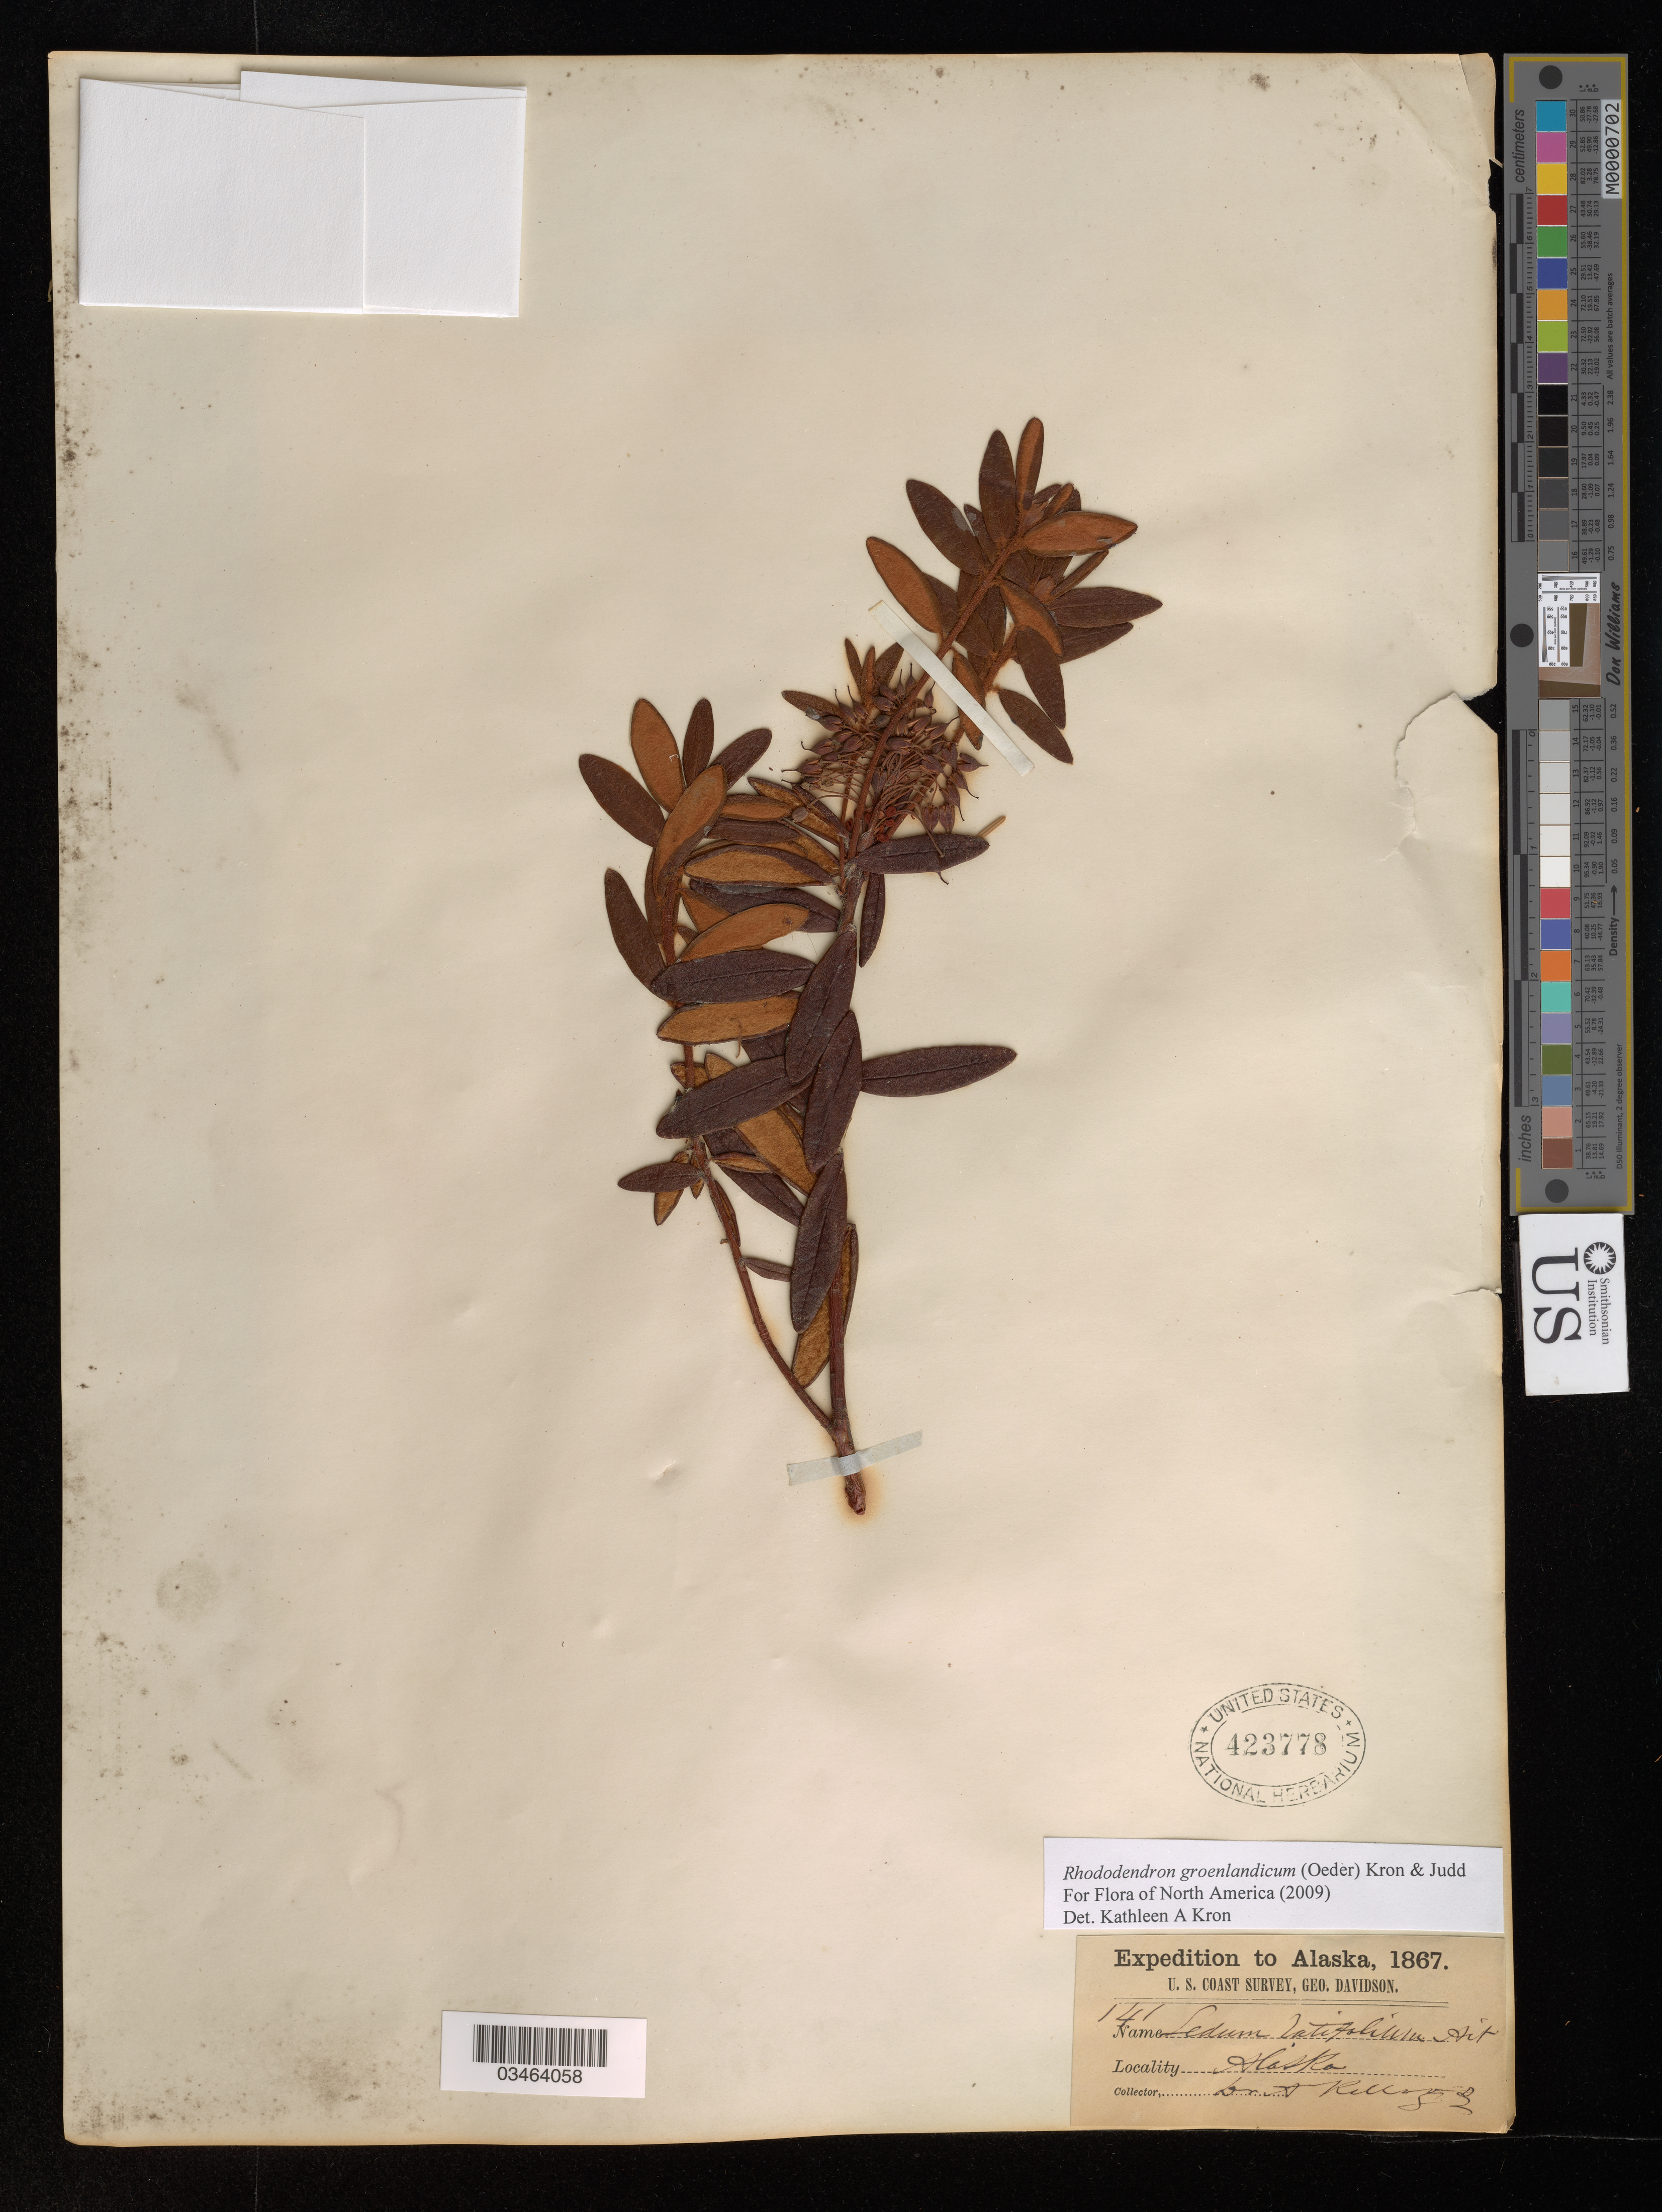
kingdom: Plantae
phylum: Tracheophyta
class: Magnoliopsida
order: Ericales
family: Ericaceae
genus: Rhododendron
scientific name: Rhododendron groenlandicum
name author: (Oeder) Kron & Judd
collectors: A. Kellog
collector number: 141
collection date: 1867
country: United States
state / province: Alaska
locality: U. S. Coast Survey?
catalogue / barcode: US 423778